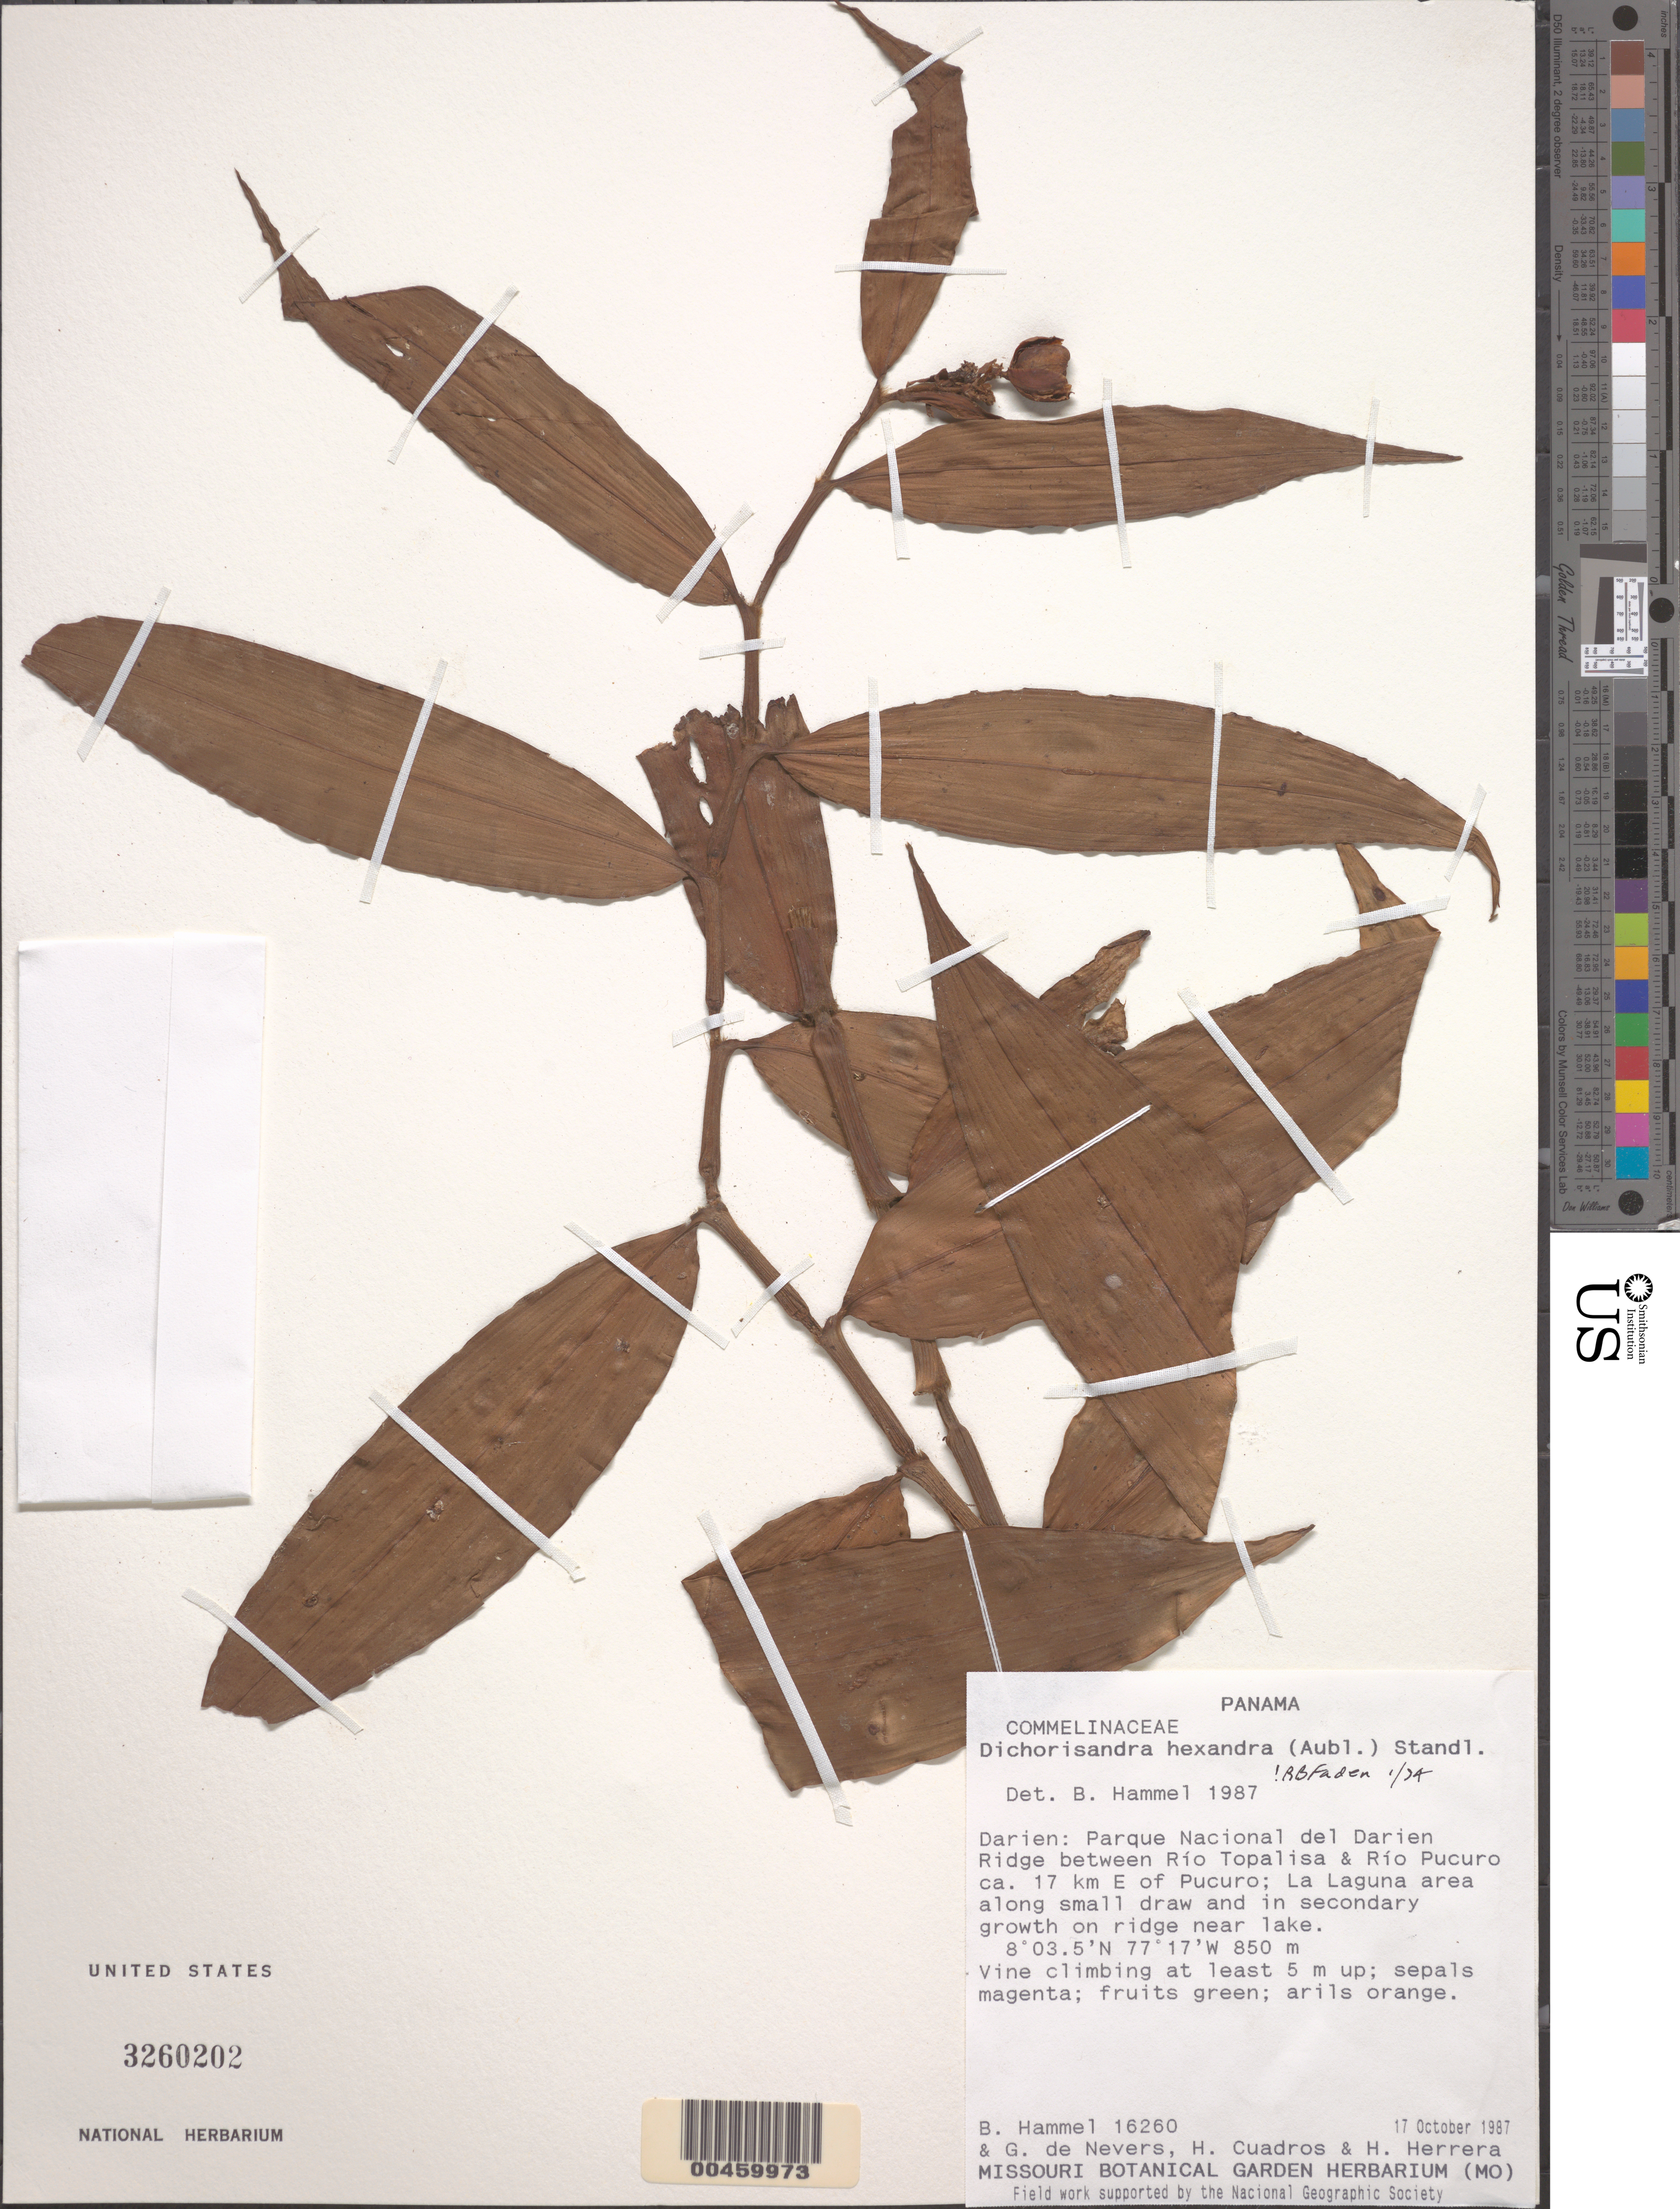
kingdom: Plantae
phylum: Tracheophyta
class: Liliopsida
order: Commelinales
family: Commelinaceae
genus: Dichorisandra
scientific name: Dichorisandra hexandra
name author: (Aubl.) Standl.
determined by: Faden, Robert B., (US), Smithsonian Institution - National Museum of Natural History (UNITED STATES)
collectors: B. Hammel, G. C. de Nevers, H. Cuadros & H. Herrera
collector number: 16260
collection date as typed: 17 Oct 1987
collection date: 1987-10-17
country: Panama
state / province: Darién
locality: Parque Nacional del Darien Ridge, between Rio Topalisa and Rio Pucuro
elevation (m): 850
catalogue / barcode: US 3260202